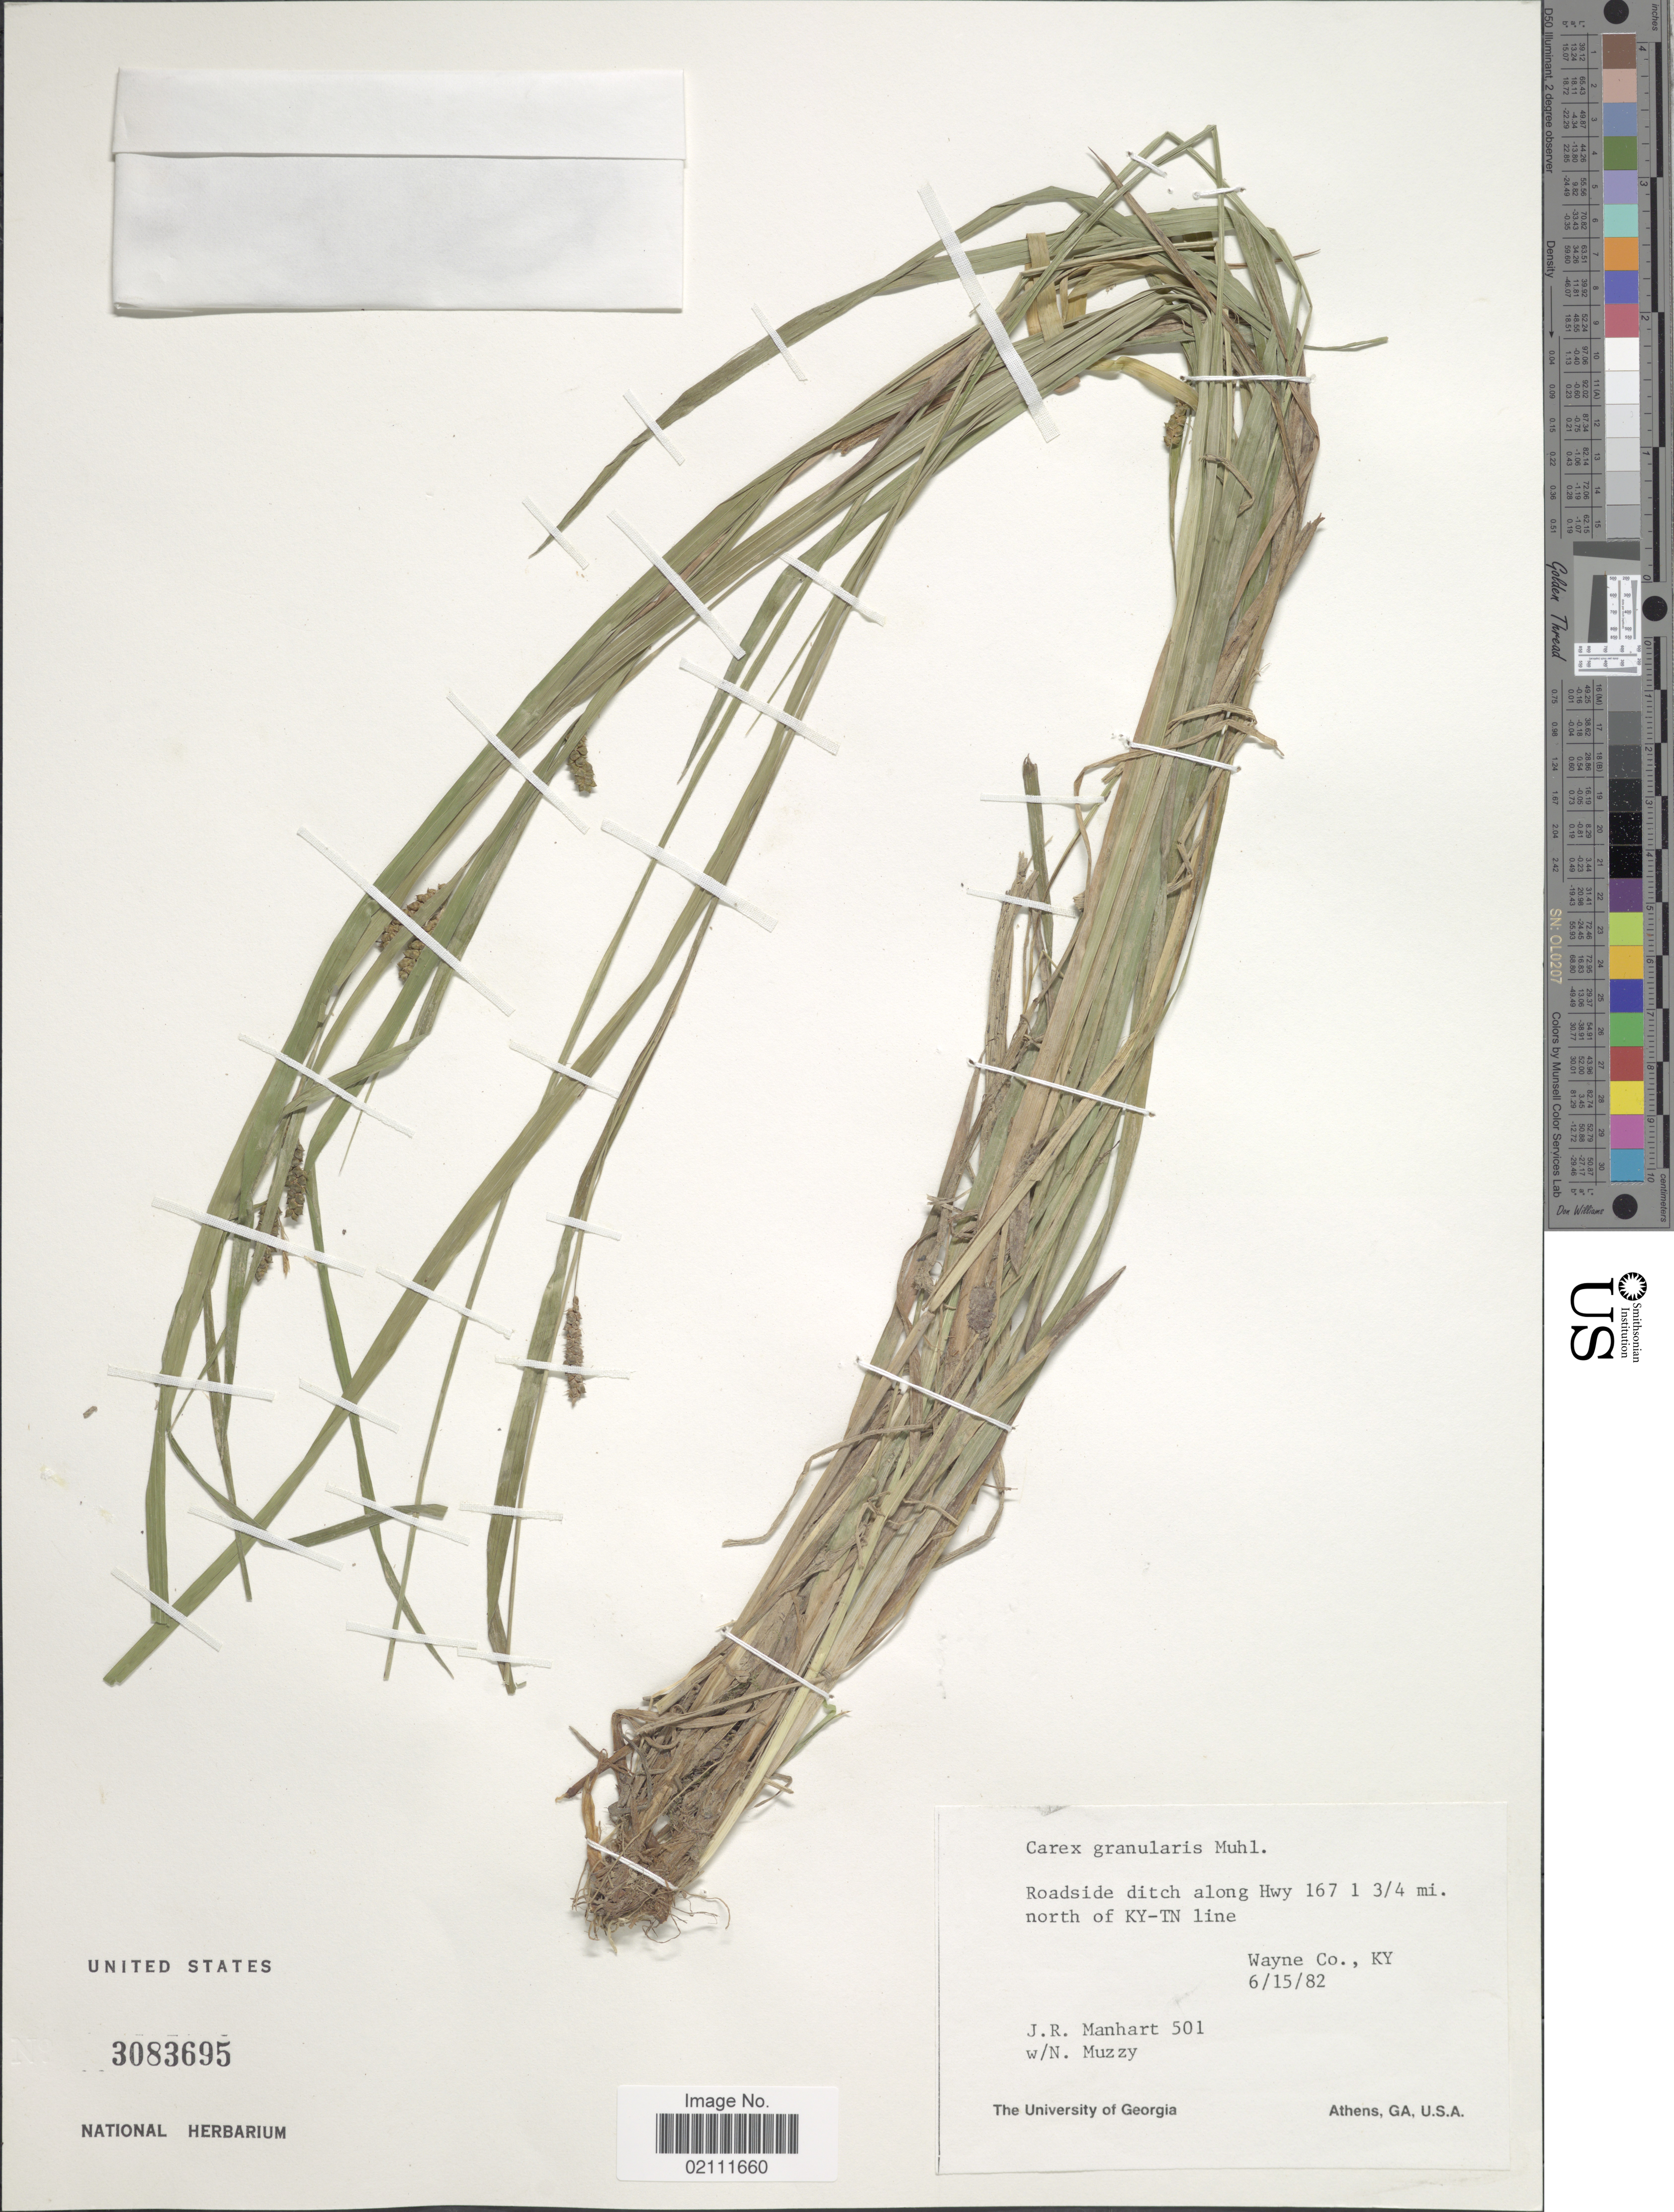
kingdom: Plantae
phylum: Tracheophyta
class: Liliopsida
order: Poales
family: Cyperaceae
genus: Carex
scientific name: Carex granularis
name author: Muhl. ex Willd.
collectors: J. Manhart & N. Muzzy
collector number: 501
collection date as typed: Transcribed d/m/y: 15/6/82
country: United States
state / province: Kentucky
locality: Roadside ditch along Hwy 167 1 3/4 mi. north of KY-TN line, Wayne Co.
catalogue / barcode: US 3083695